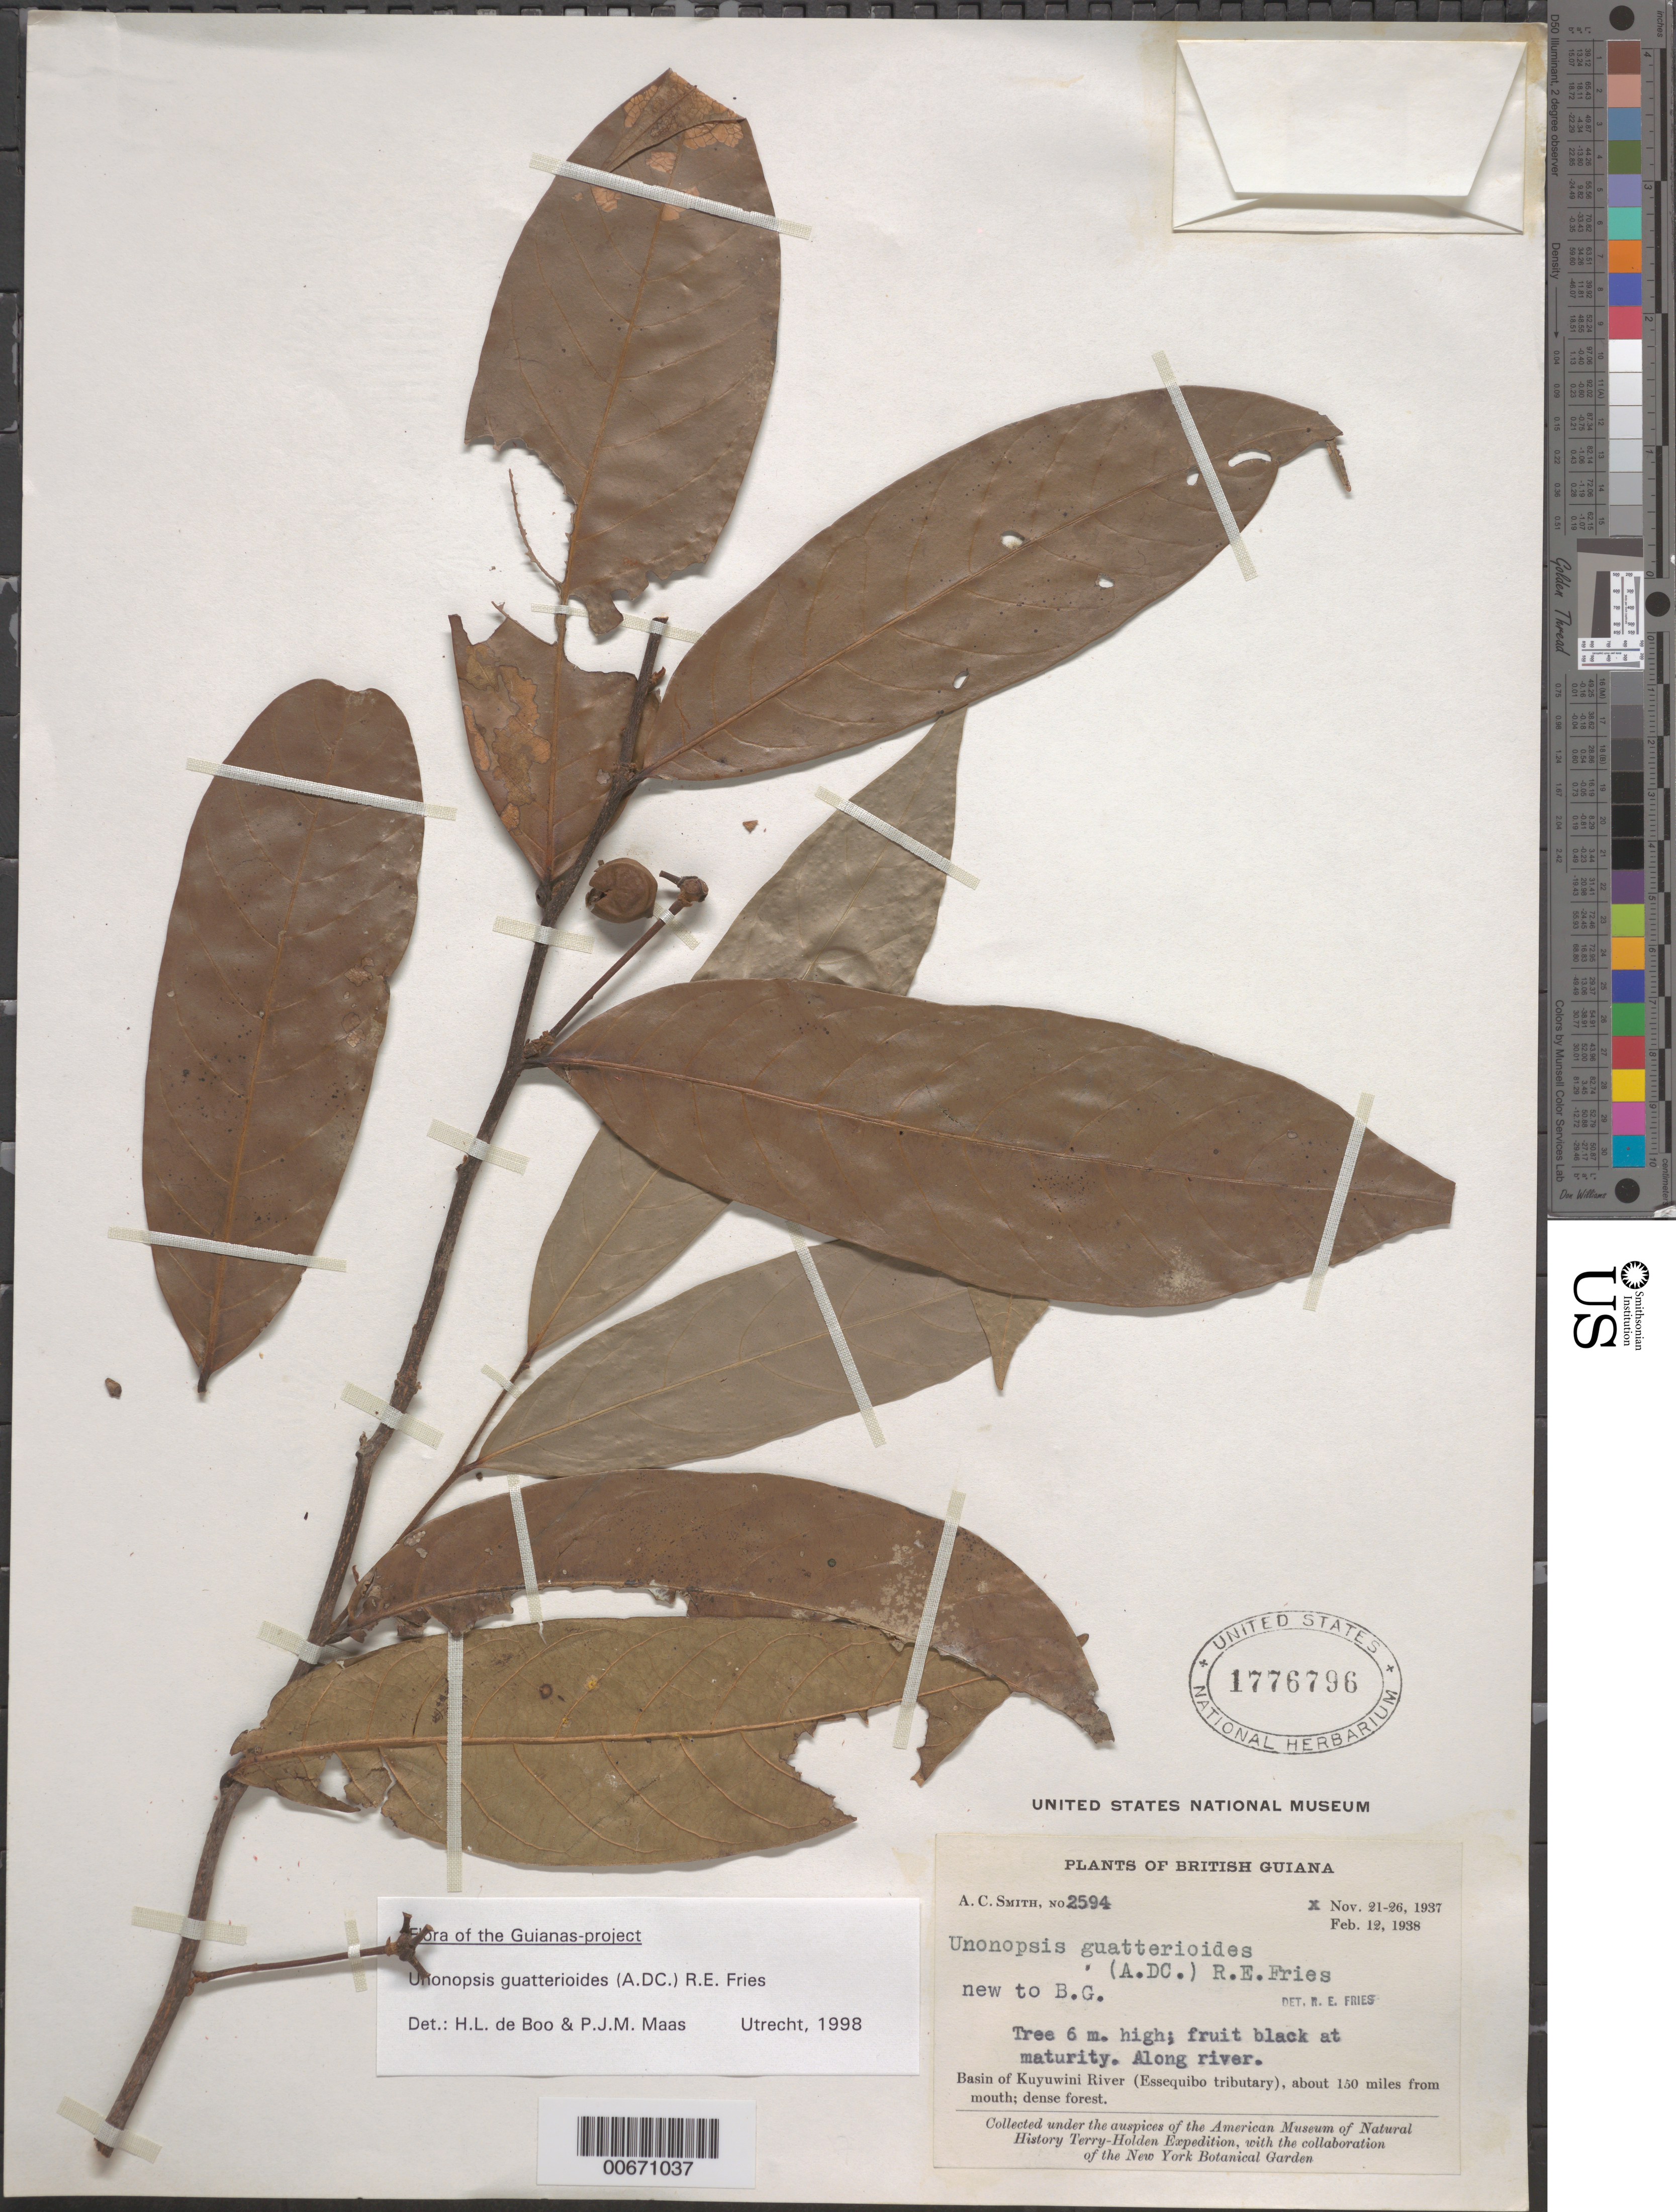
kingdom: Plantae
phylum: Tracheophyta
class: Magnoliopsida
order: Magnoliales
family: Annonaceae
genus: Unonopsis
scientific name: Unonopsis guatterioides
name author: (A. DC.) R.E. Fr.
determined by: de Boo, H. L.; Maas, P. J.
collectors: A. C. Smith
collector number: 2594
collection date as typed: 21-Nov-37 to 26-Nov-37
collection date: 1937-11-21/1937-11-26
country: Guyana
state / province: U. Takutu-U. Essequibo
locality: Kuyuwini River Basin (Essequibo River tributary), about 150 mi. from mouth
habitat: Dense forest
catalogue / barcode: US 1776796